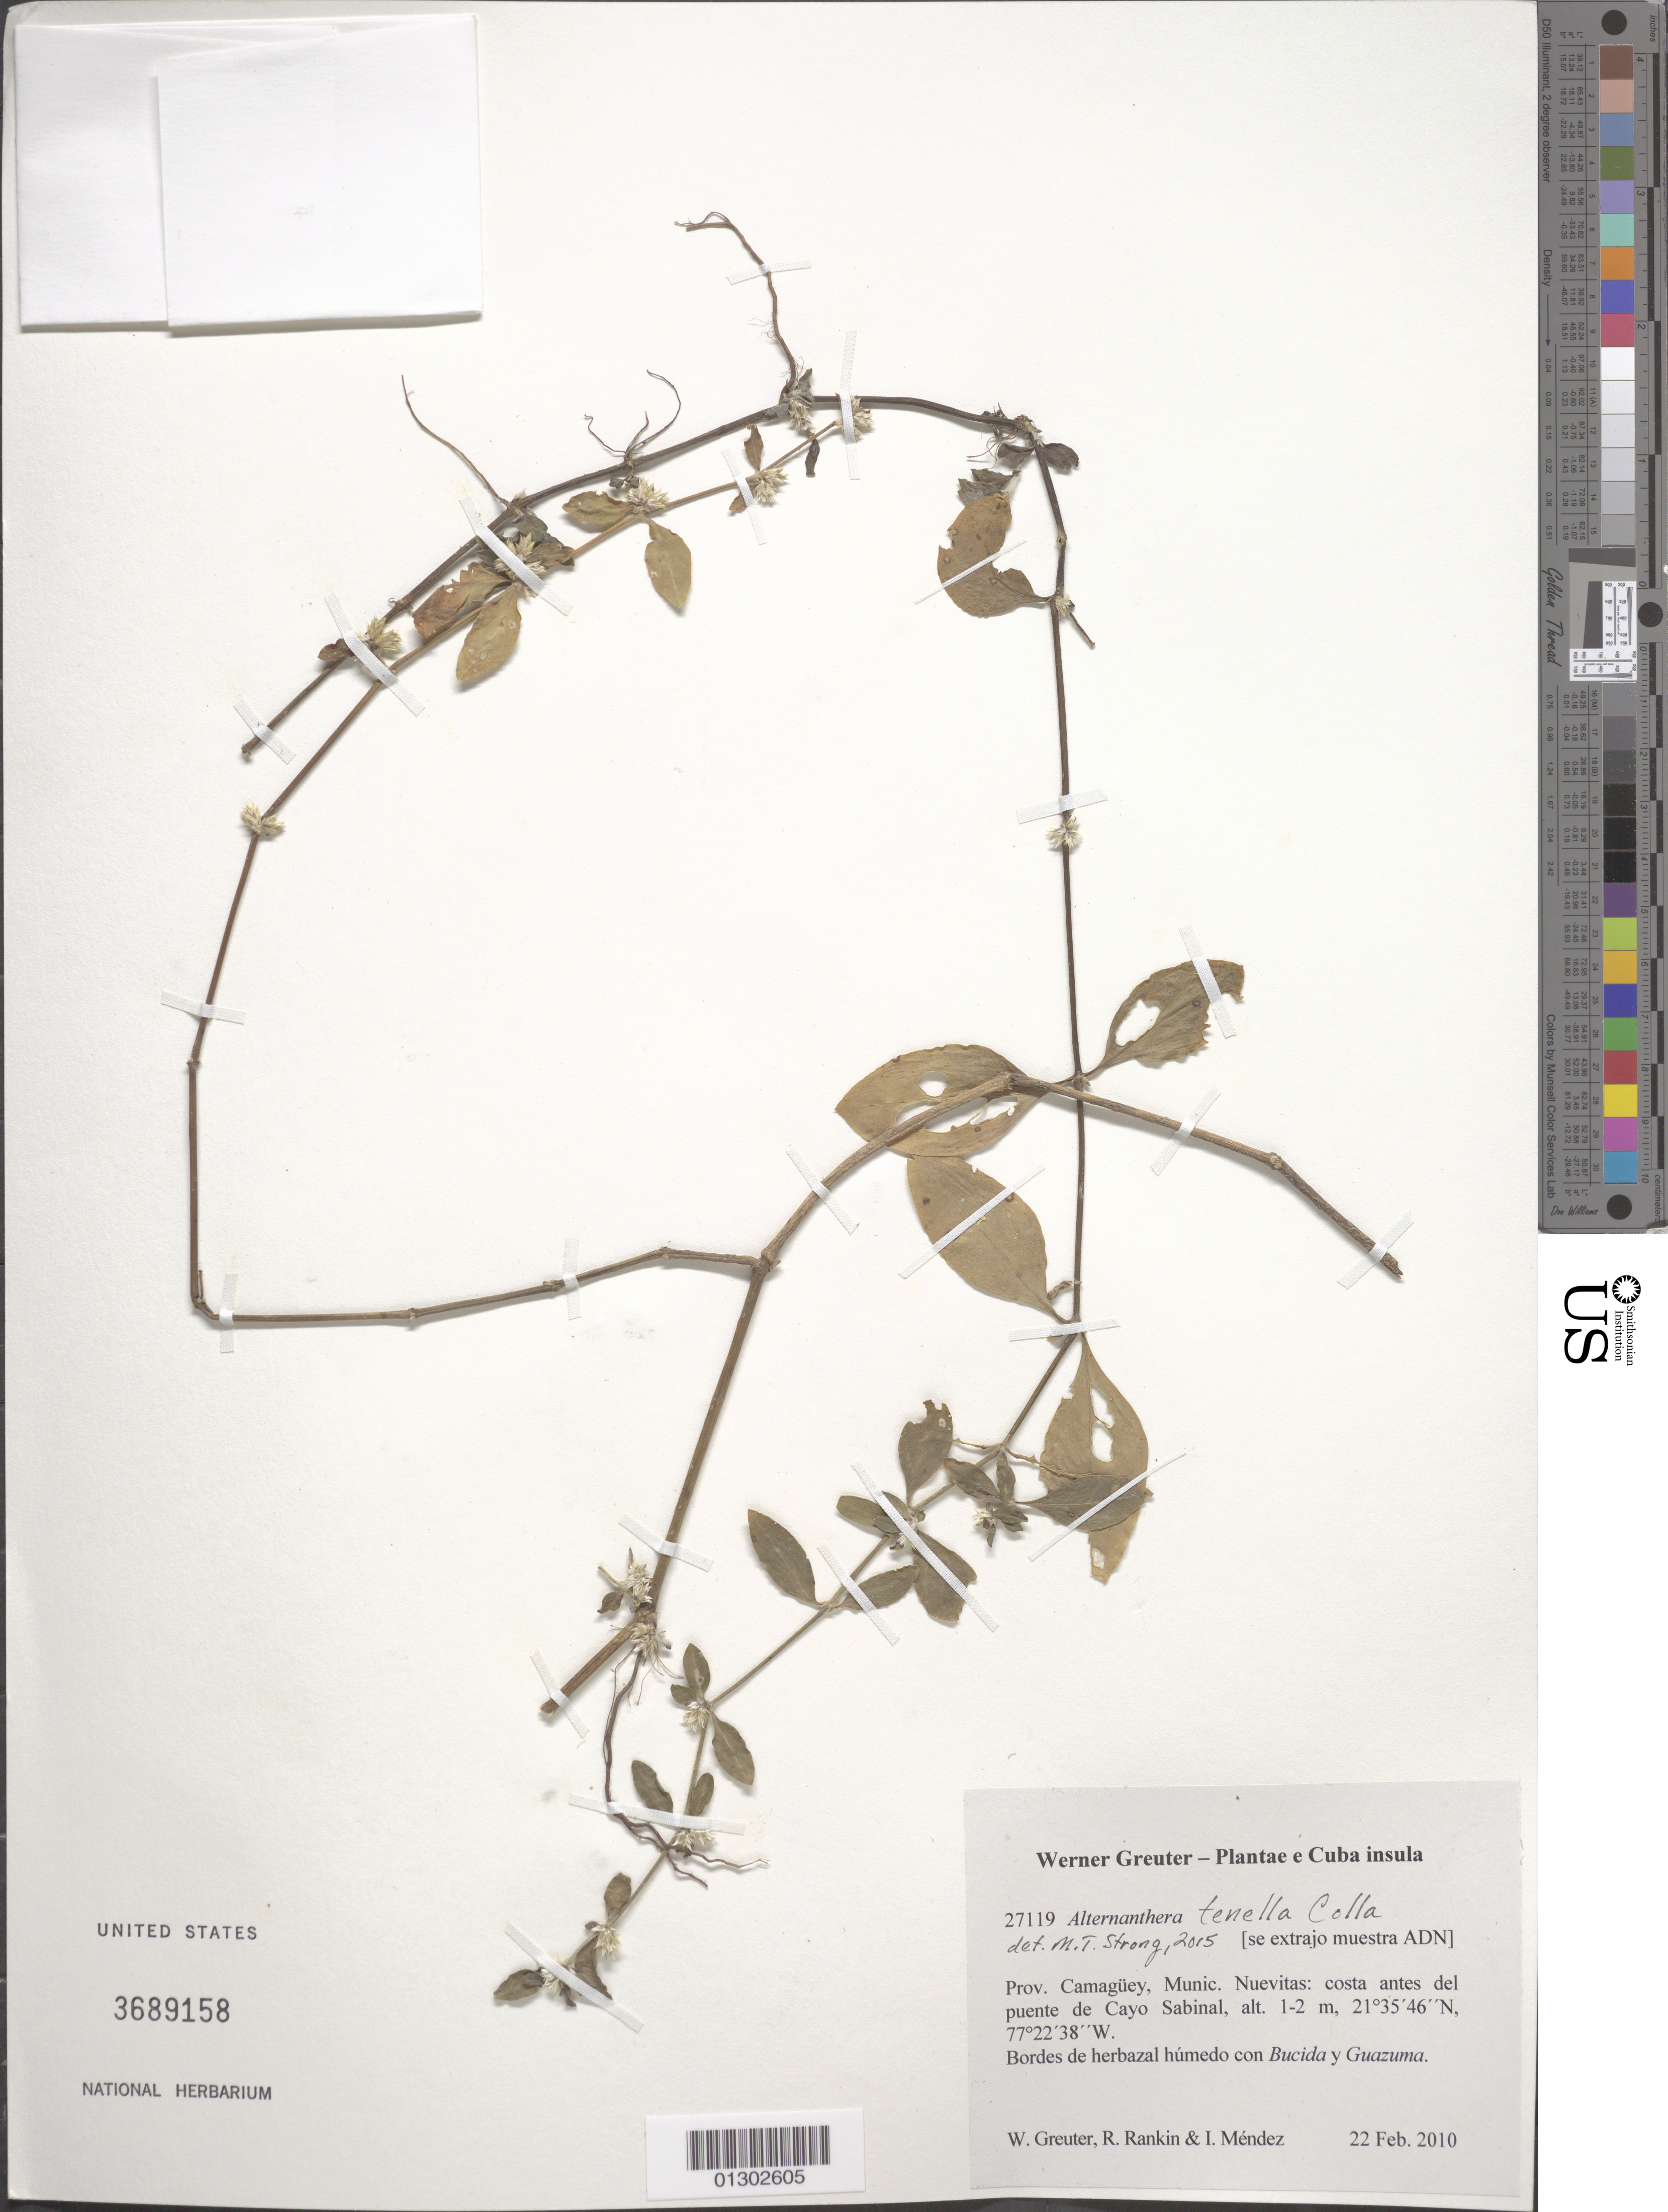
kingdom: Plantae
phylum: Tracheophyta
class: Magnoliopsida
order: Caryophyllales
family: Amaranthaceae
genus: Alternanthera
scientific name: Alternanthera tenella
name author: Colla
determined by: Strong, M. T., (US), Smithsonian Institution - National Museum of Natural History (UNITED STATES)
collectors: W. R. Greuter, R. Rankin Rodriguez & I. Méndez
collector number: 27119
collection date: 2010-02-22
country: Cuba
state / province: Camagüey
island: Cuba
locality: Munic. Nuevitas: costa antes del puente de Cayo Sabinal.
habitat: Bordes de herbazal con Bucida y Guazuma.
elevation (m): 1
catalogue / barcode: US 3689158